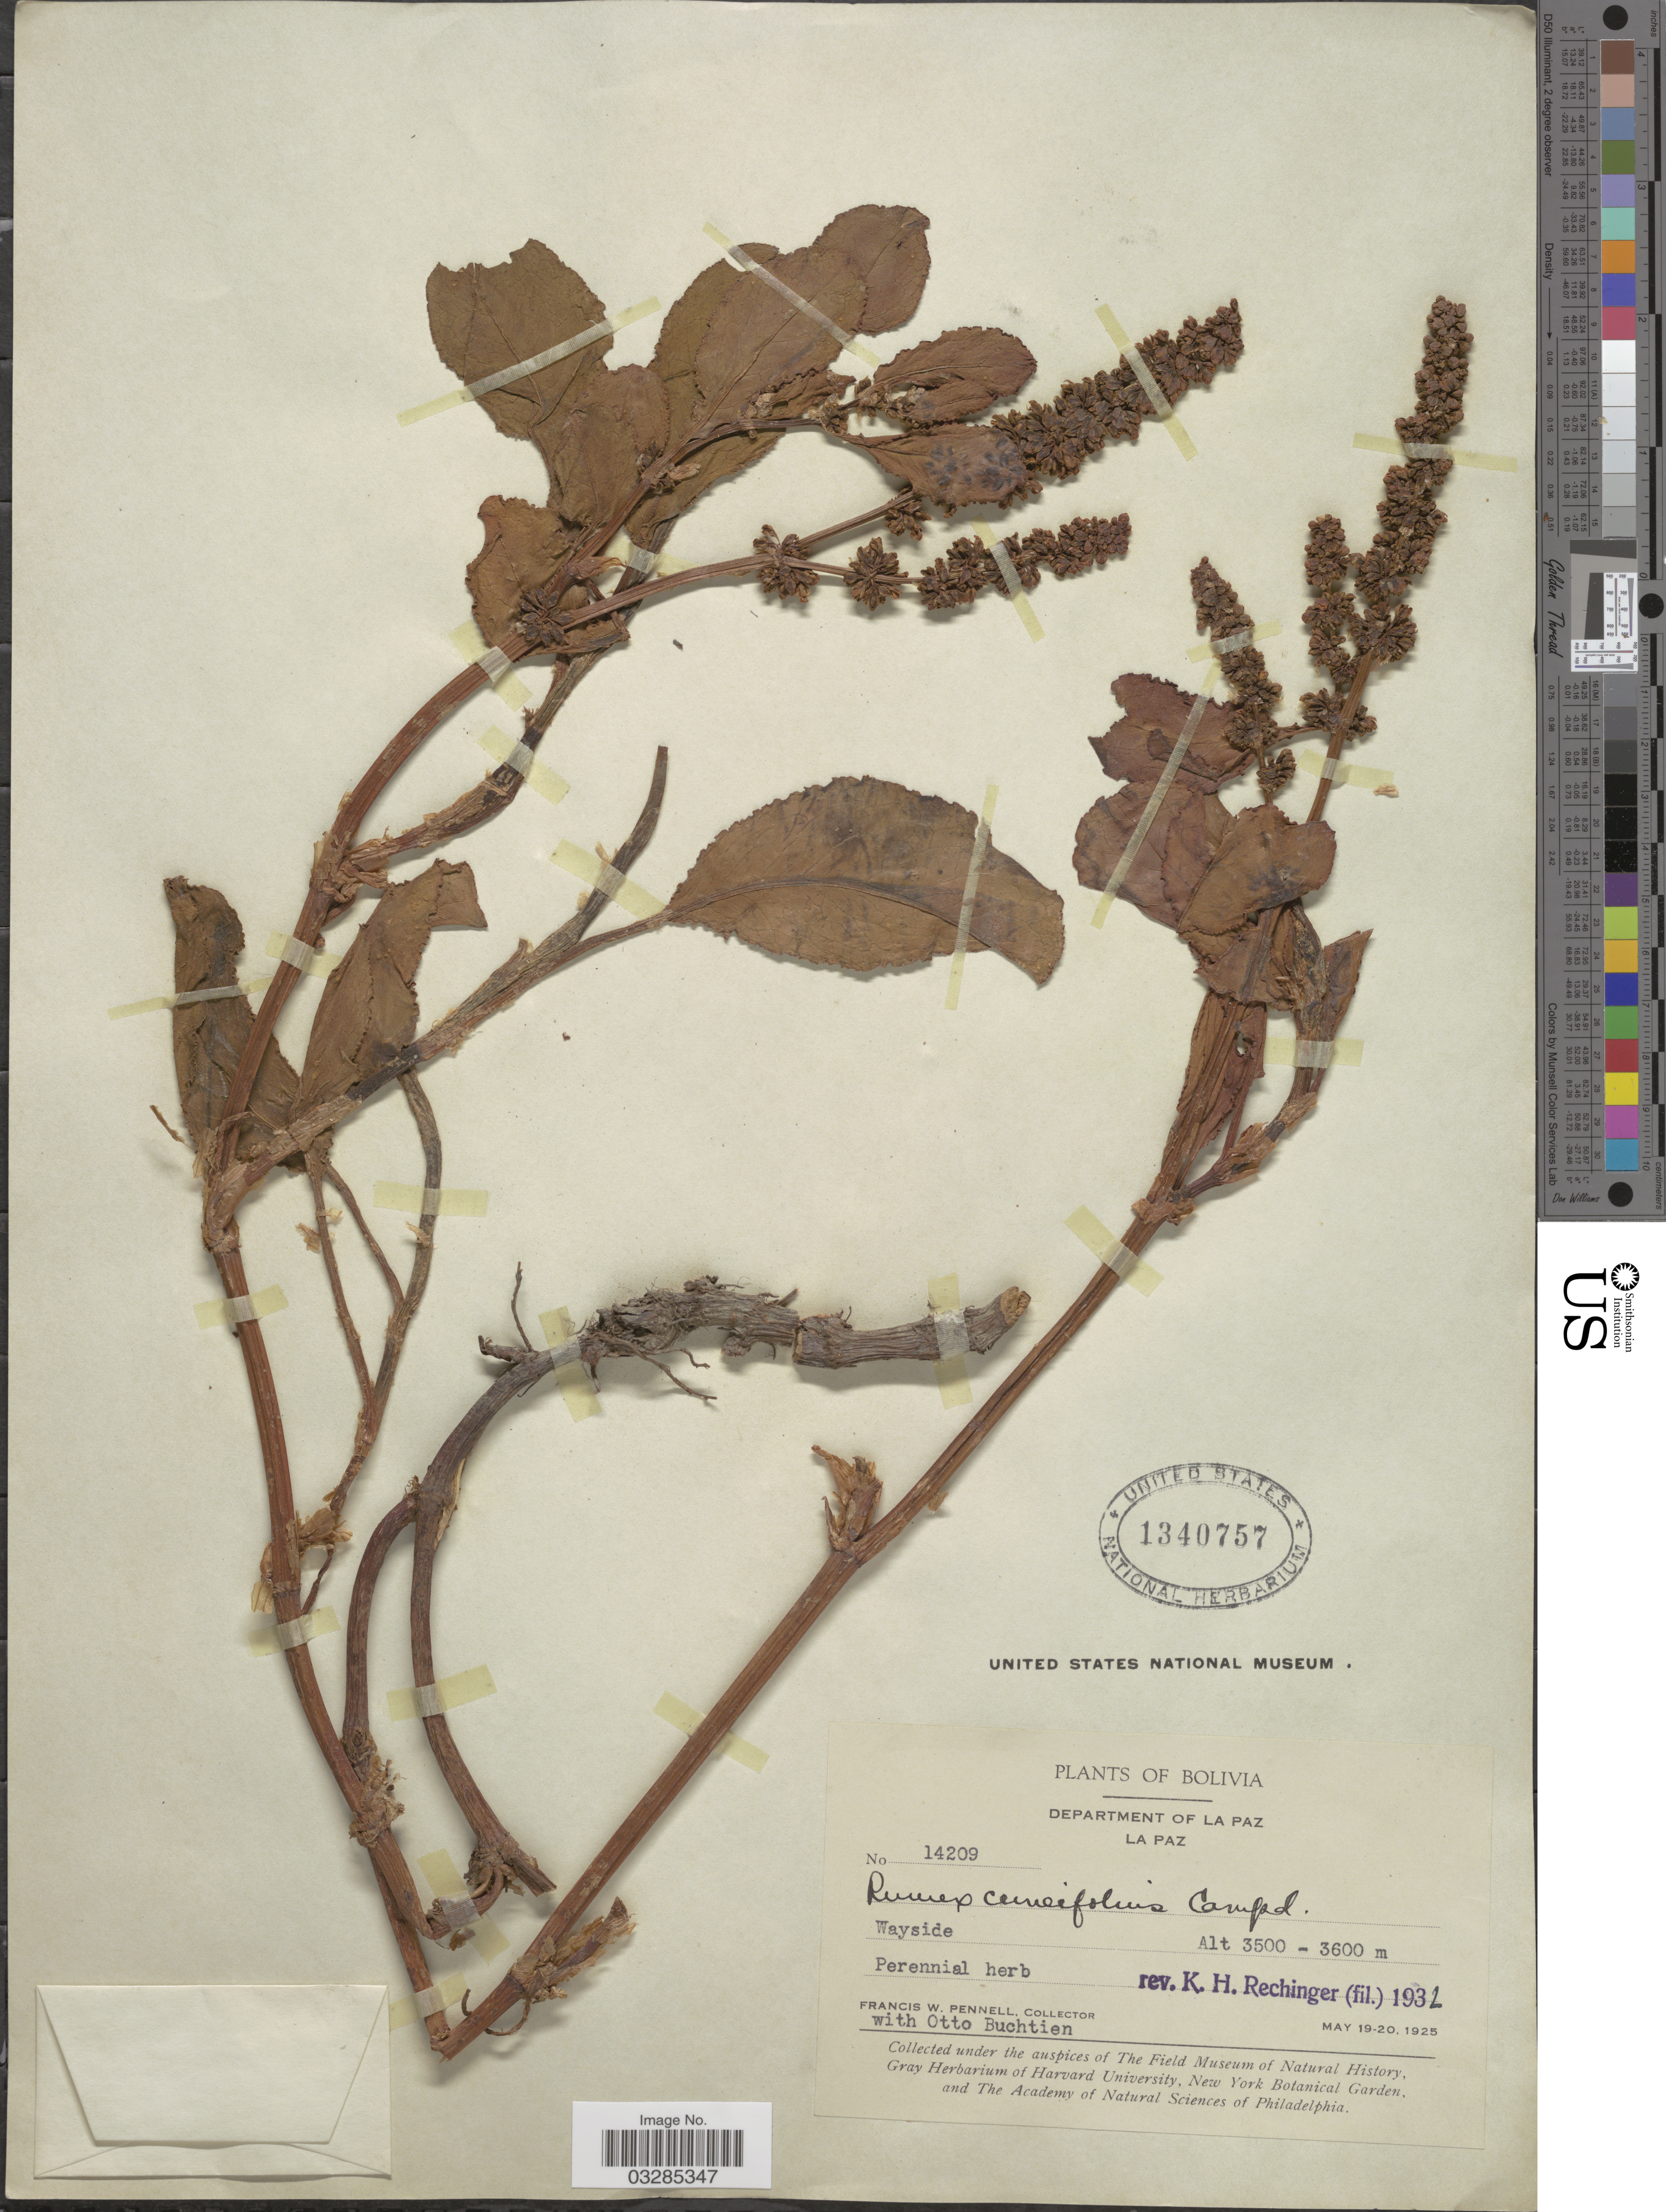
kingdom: Plantae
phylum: Tracheophyta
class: Magnoliopsida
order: Caryophyllales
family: Polygonaceae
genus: Rumex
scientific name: Rumex cuneifolius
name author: Campd.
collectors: F. W. Pennell & O. Buchtien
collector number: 14209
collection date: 1925-05-19/1925-05-20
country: Bolivia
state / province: La Paz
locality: Department of La Paz. Wayside.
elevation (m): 3500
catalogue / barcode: US 1340757